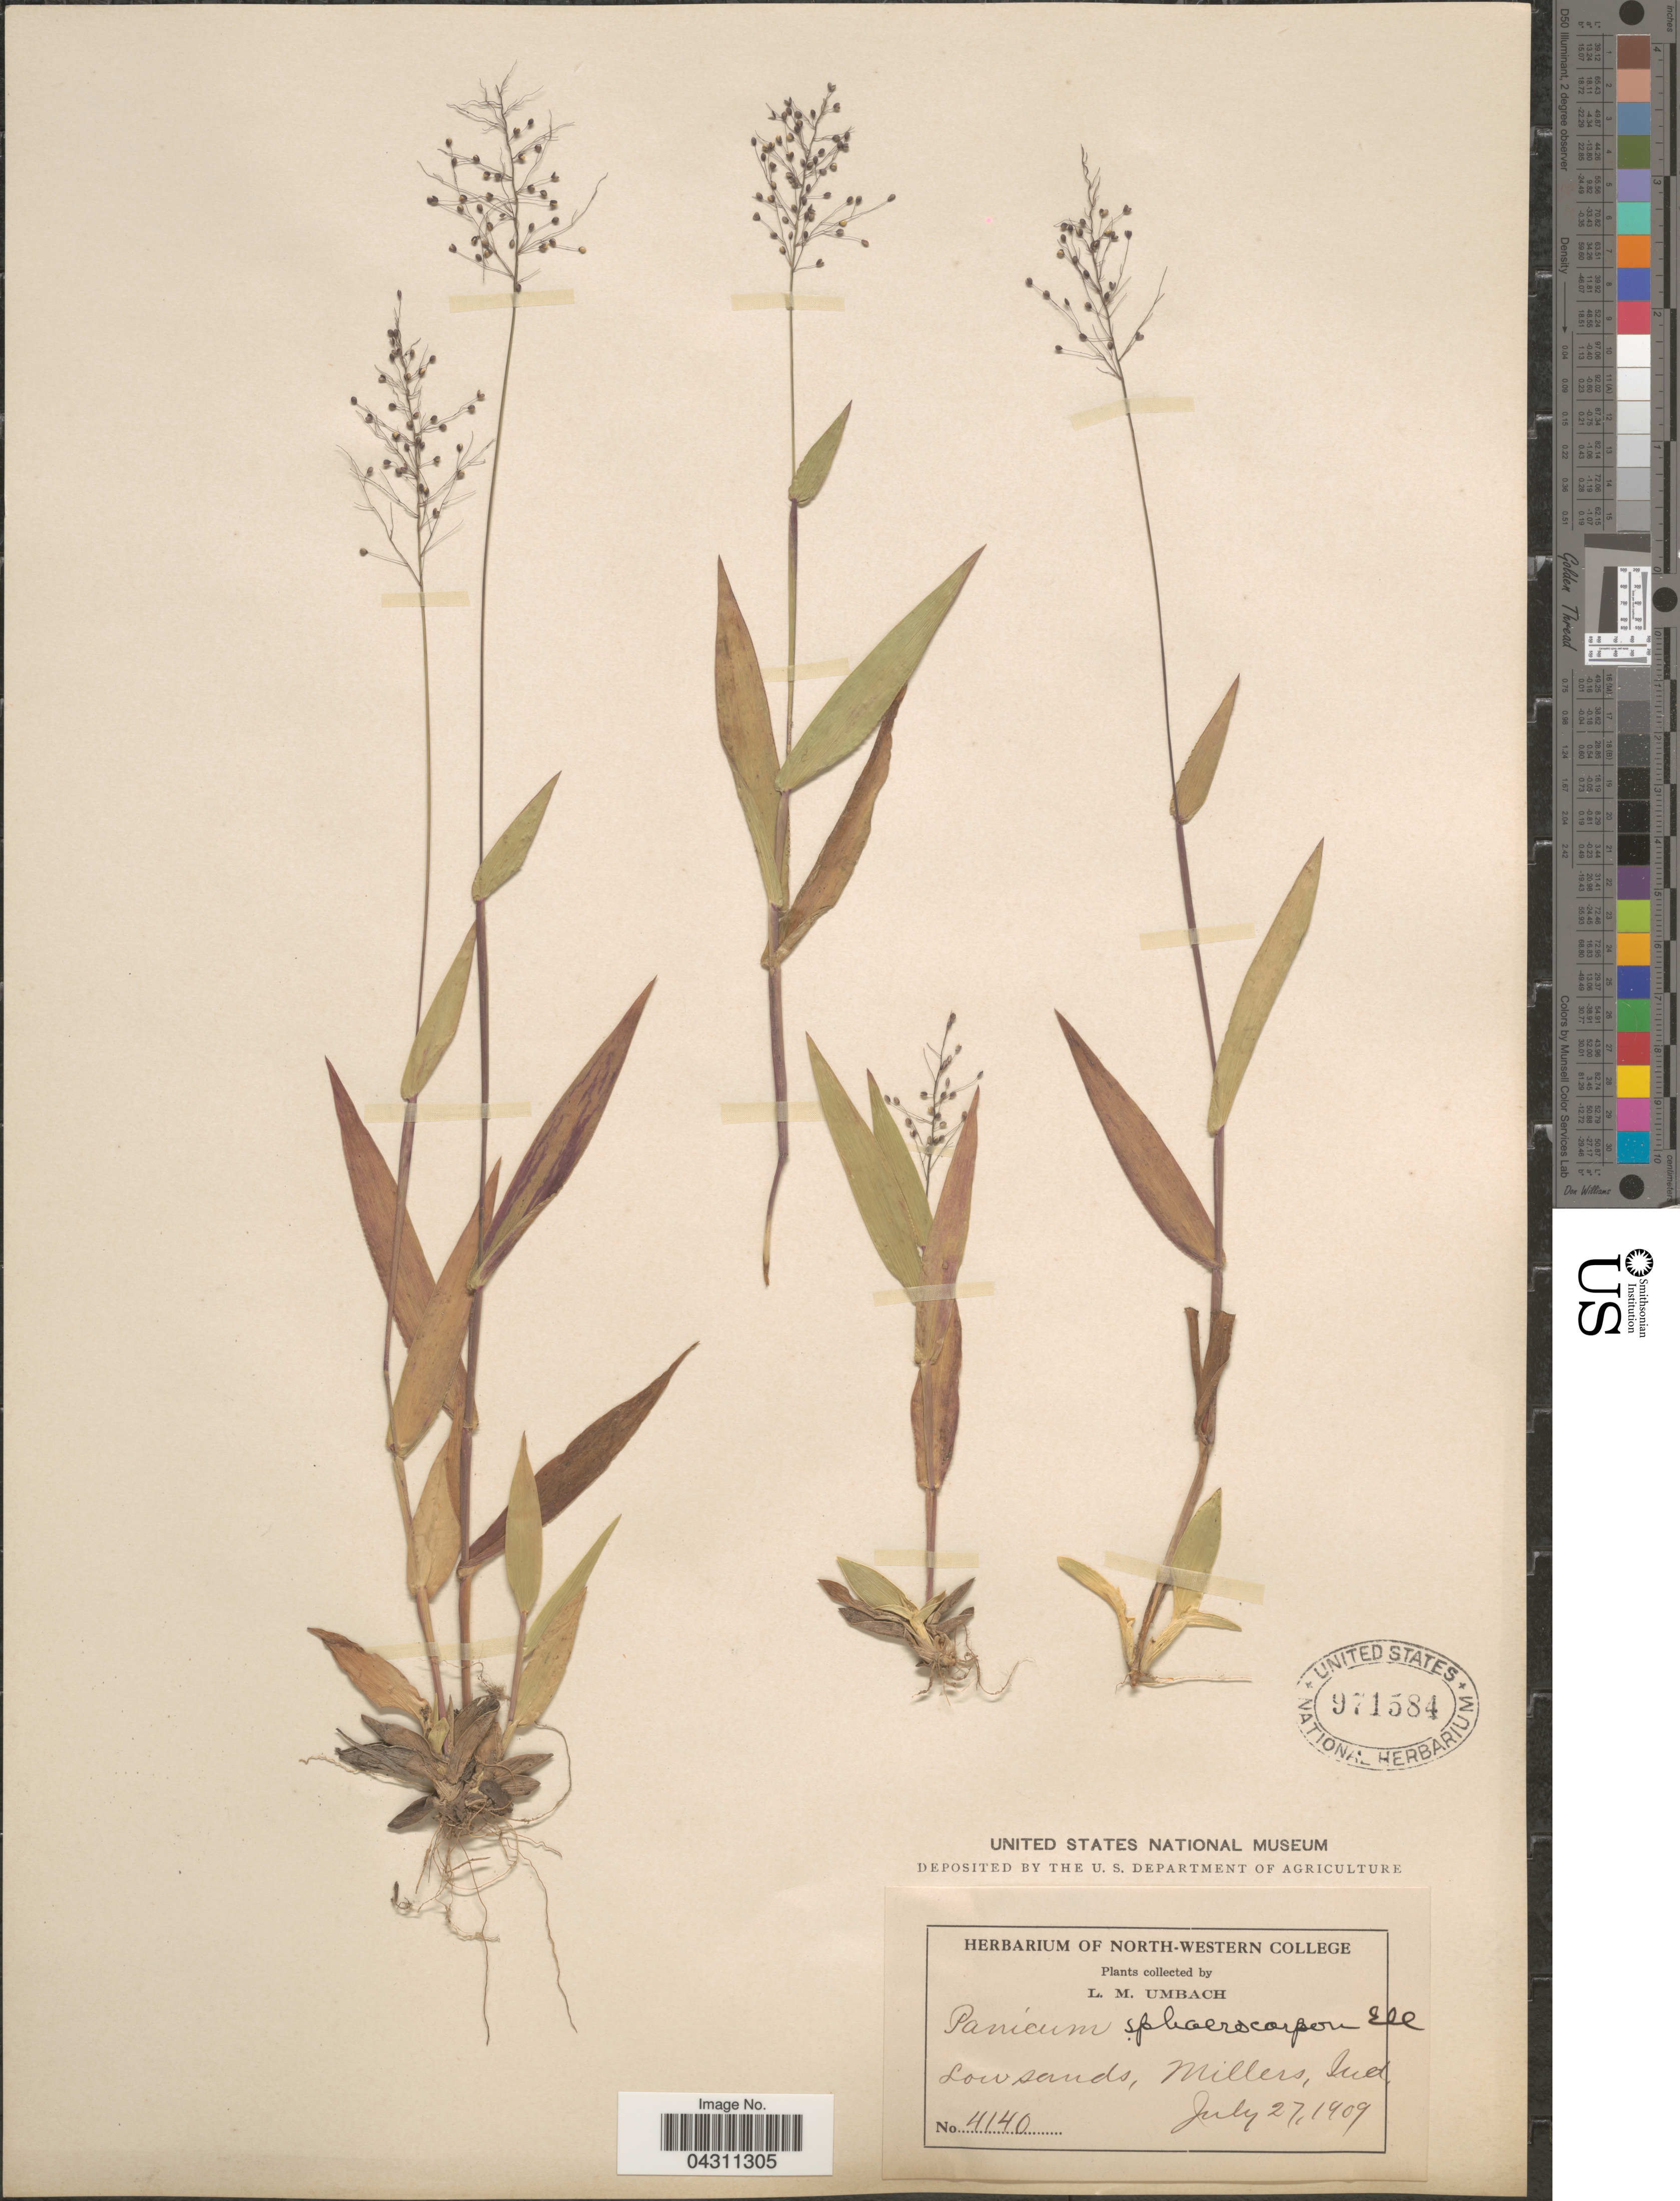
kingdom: Plantae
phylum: Tracheophyta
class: Liliopsida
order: Poales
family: Poaceae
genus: Dichanthelium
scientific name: Dichanthelium sphaerocarpon var. sphaerocarpon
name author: (Elliott) Gould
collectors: L. M. Umbach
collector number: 4140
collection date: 1909-07-27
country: United States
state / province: Indiana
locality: Millers.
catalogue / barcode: US 971584